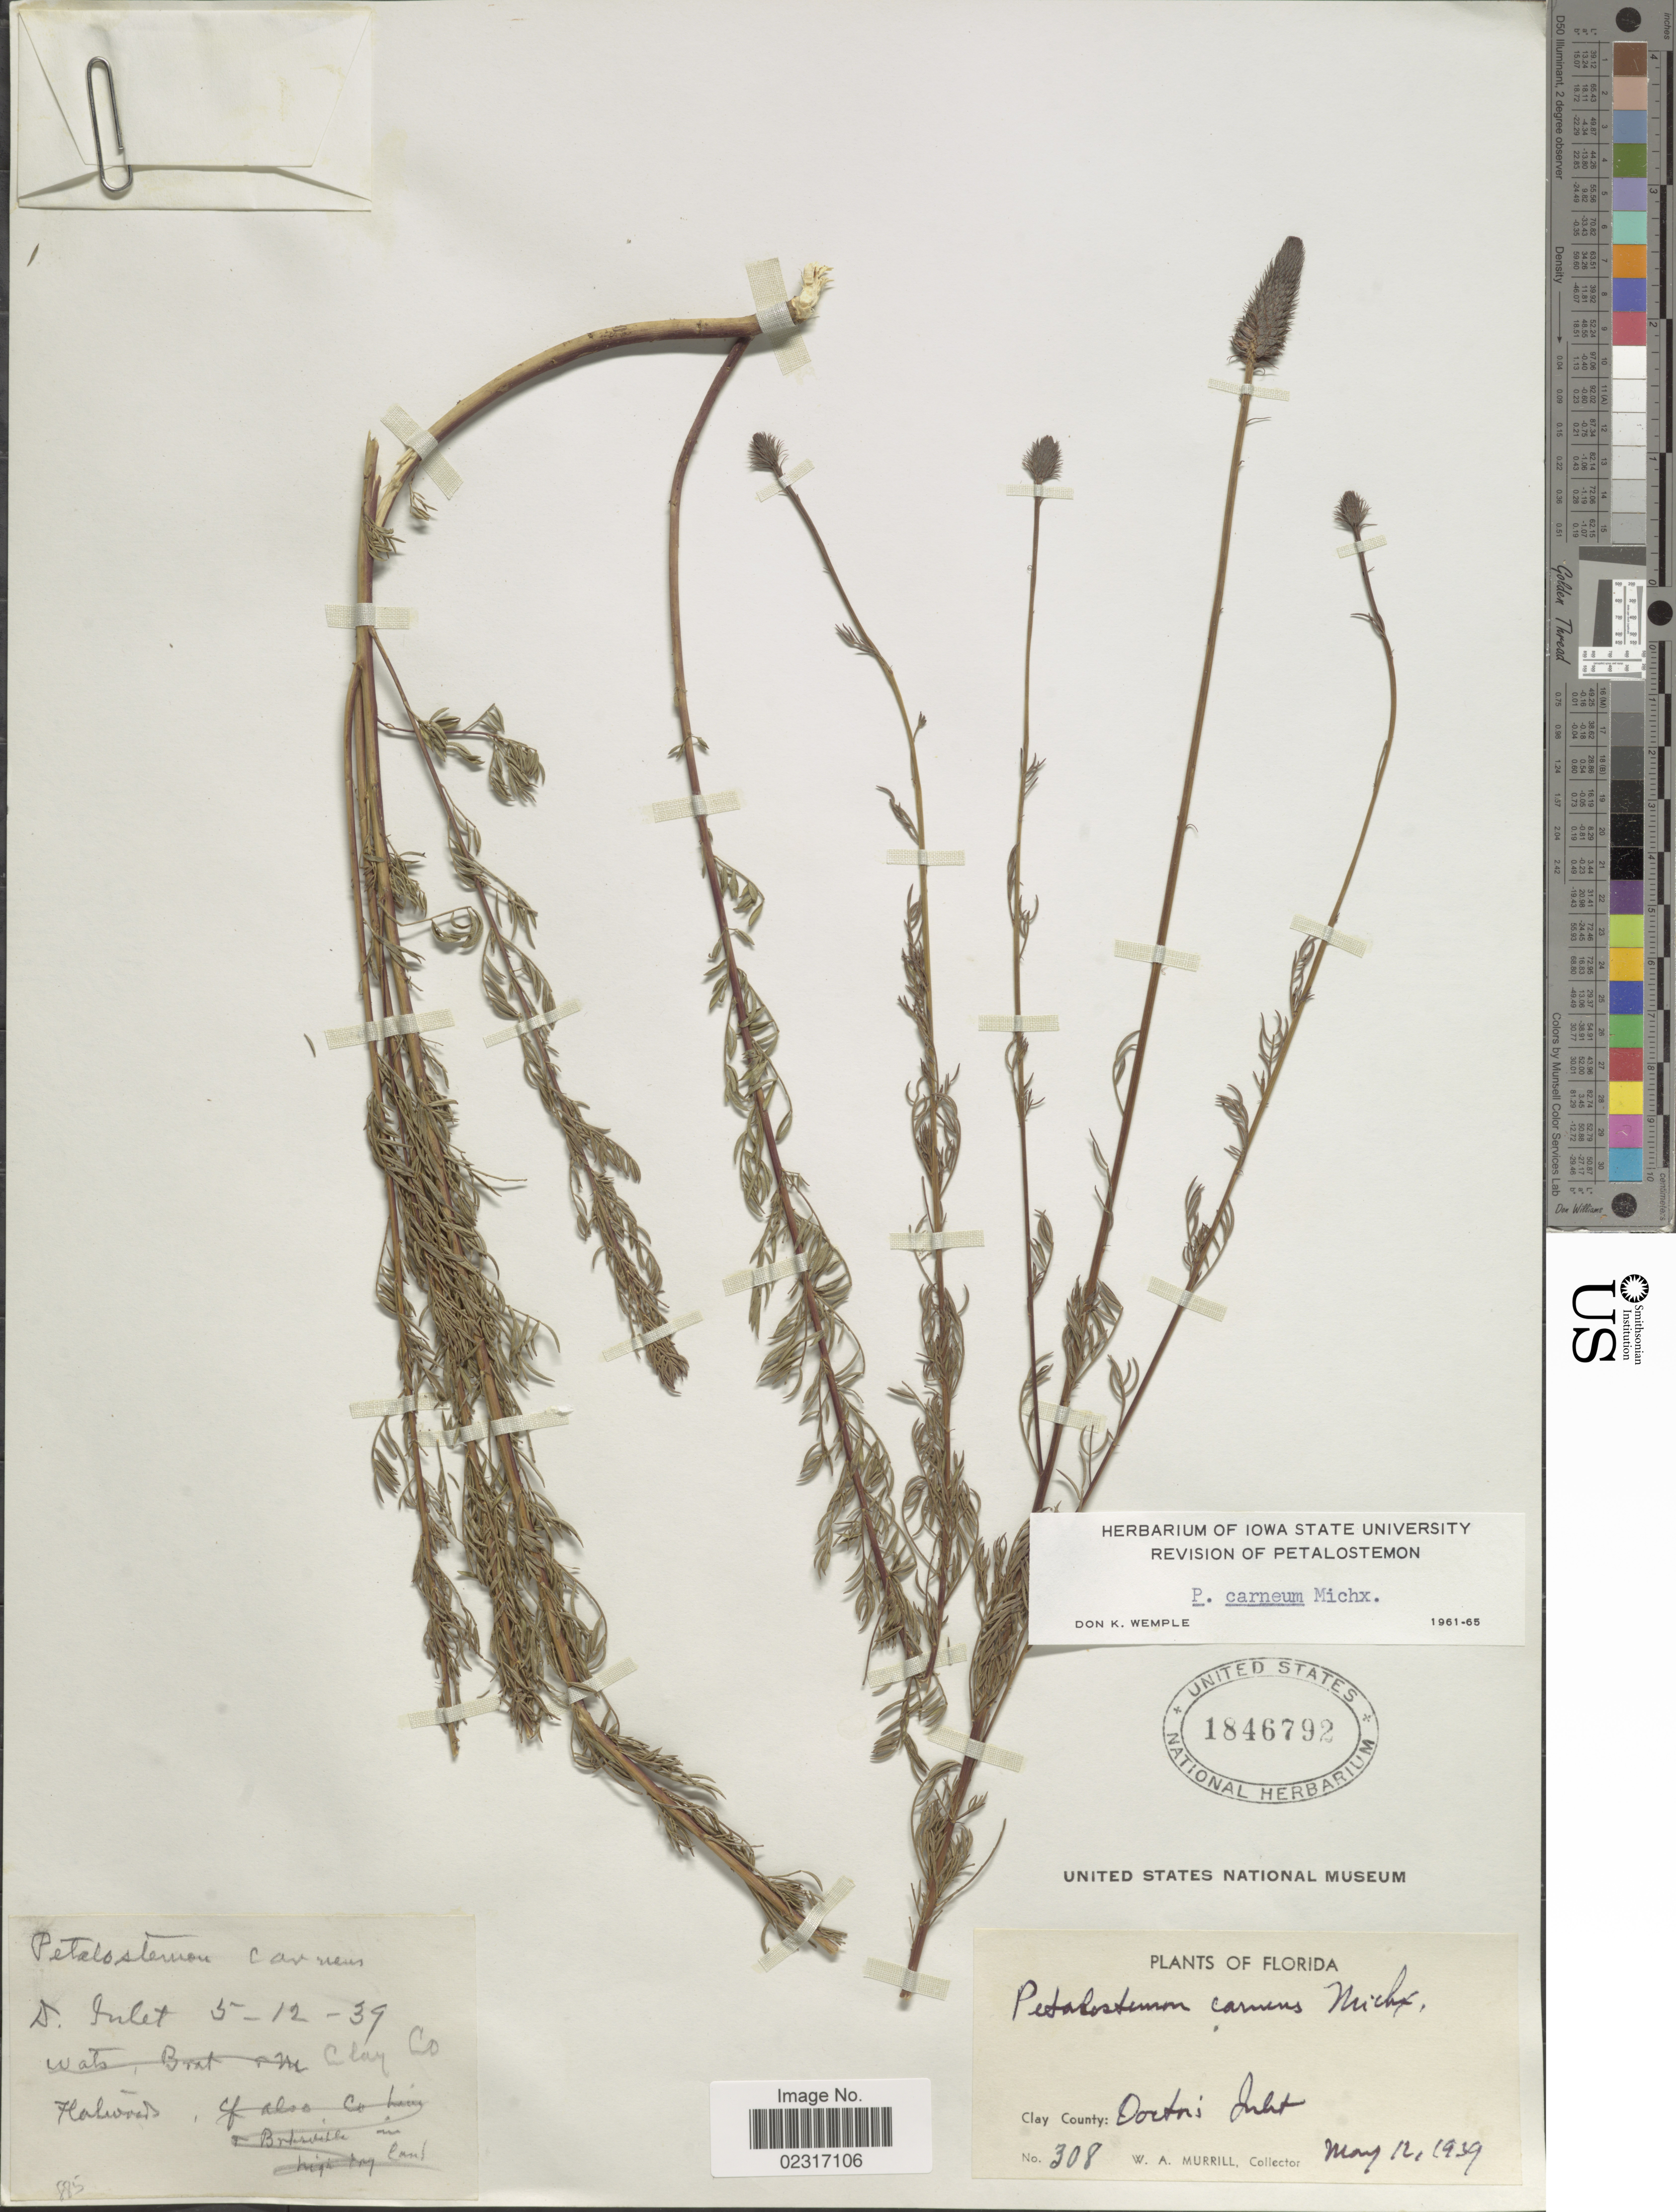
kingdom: Plantae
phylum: Tracheophyta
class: Magnoliopsida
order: Fabales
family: Fabaceae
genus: Dalea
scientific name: Dalea carnea var. carnea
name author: (Michx.) Poir.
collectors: W. A. Murrill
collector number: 308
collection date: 1939-05-13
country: United States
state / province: Florida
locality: Clay County: Doctor's Inlet.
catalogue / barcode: US 1846792